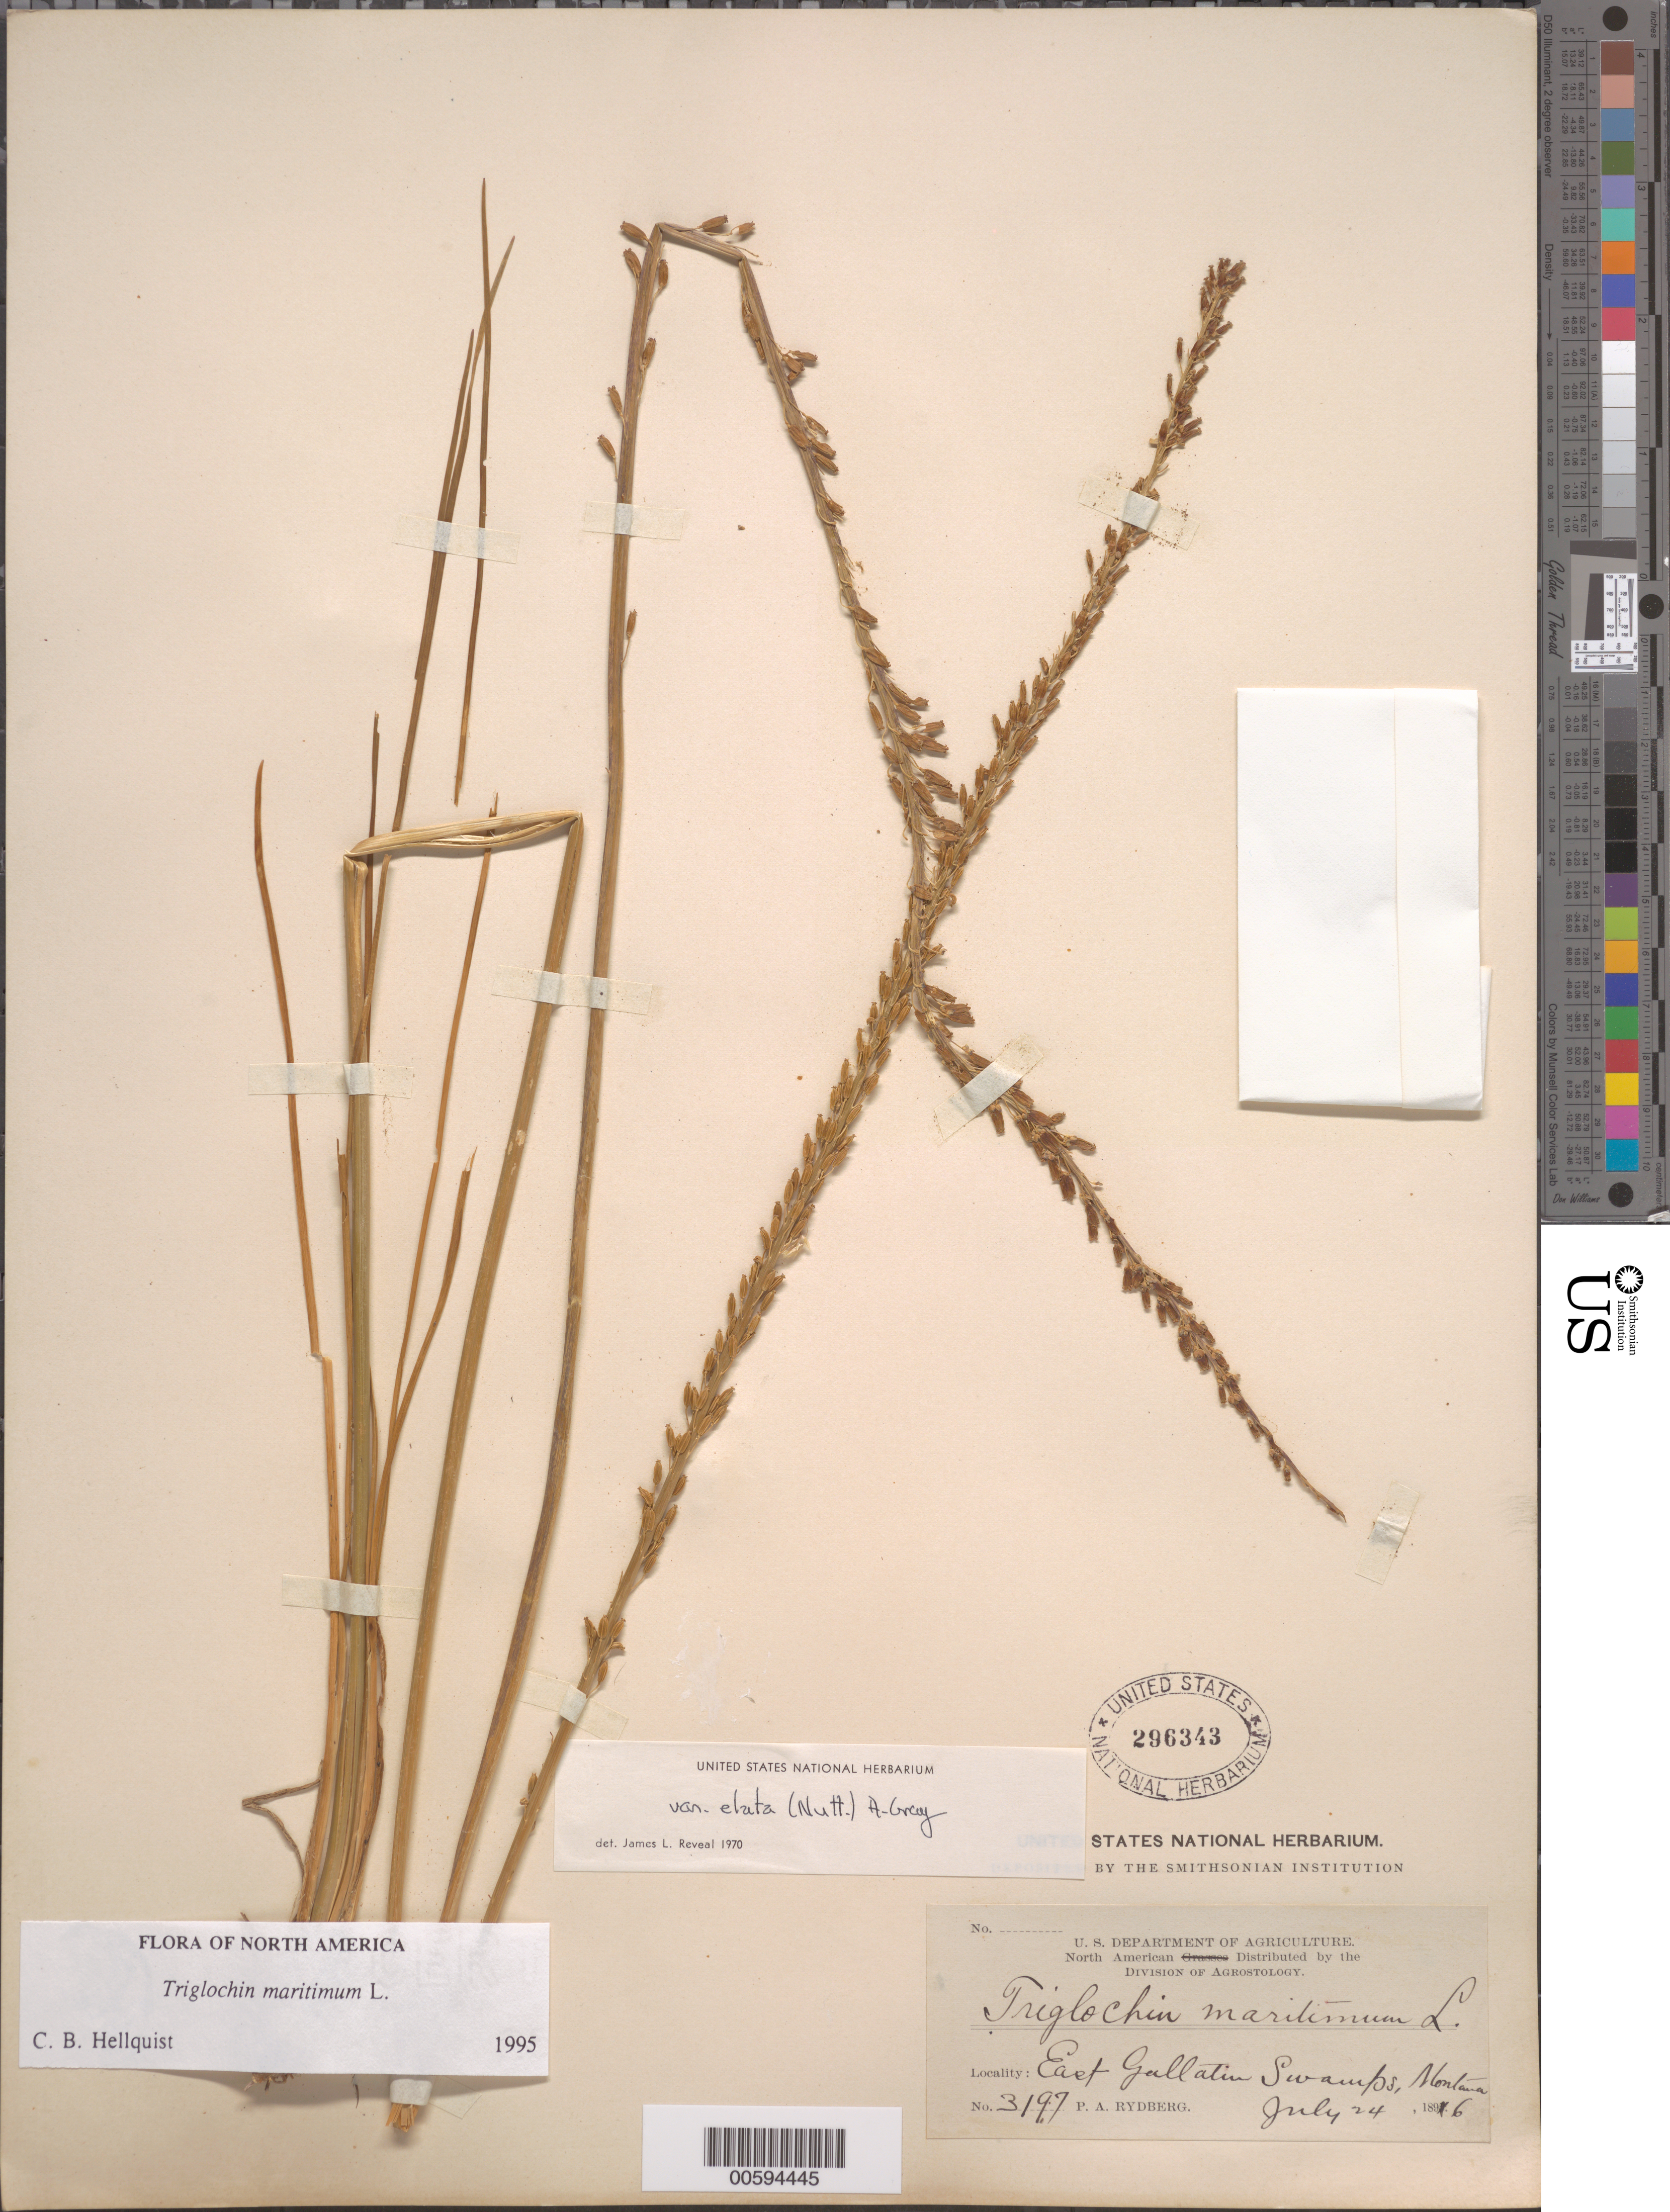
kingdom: Plantae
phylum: Tracheophyta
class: Liliopsida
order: Alismatales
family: Juncaginaceae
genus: Triglochin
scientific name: Triglochin maritima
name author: L.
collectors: P. A. Rydberg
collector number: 3197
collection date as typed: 24 Jul 1896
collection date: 1896-07-24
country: United States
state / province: Montana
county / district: Gallatin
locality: East Gallatin Swamp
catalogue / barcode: US 296343